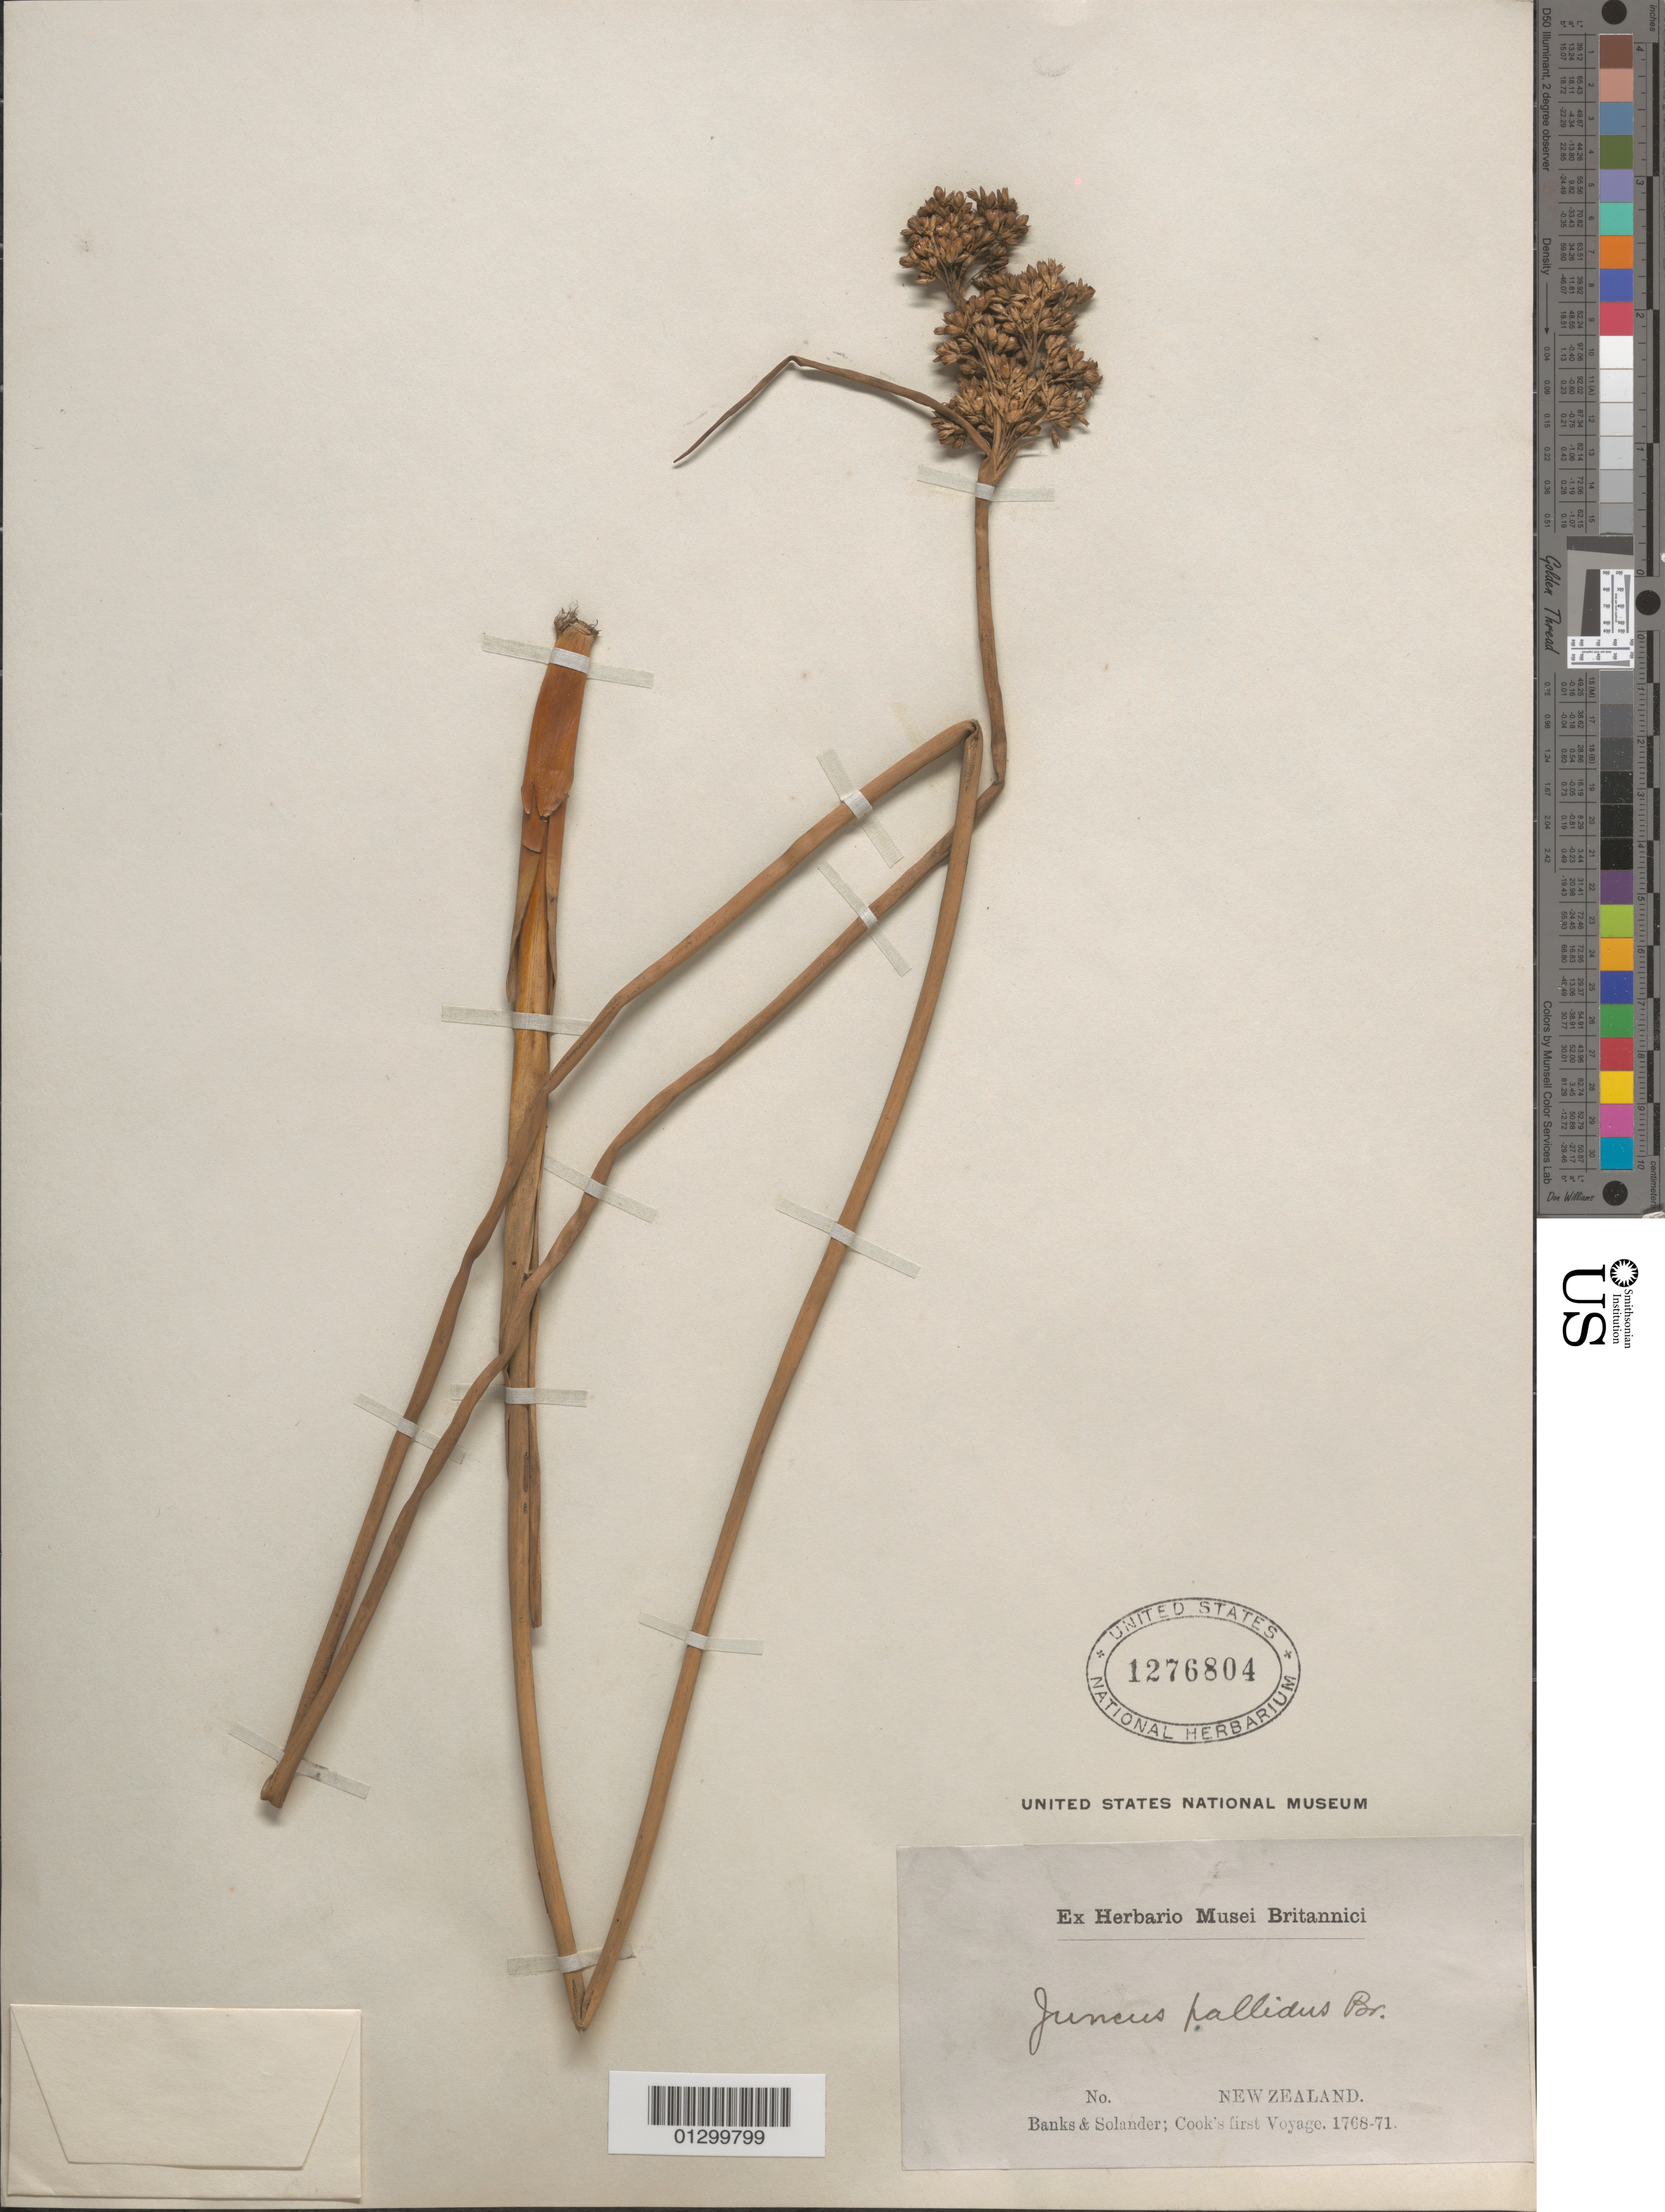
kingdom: Plantae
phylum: Tracheophyta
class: Liliopsida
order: Poales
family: Juncaceae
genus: Juncus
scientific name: Juncus pallidus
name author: R. Br.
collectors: J. Banks & D. C. Solander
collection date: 1768/1771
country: New Zealand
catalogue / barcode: US 1276804